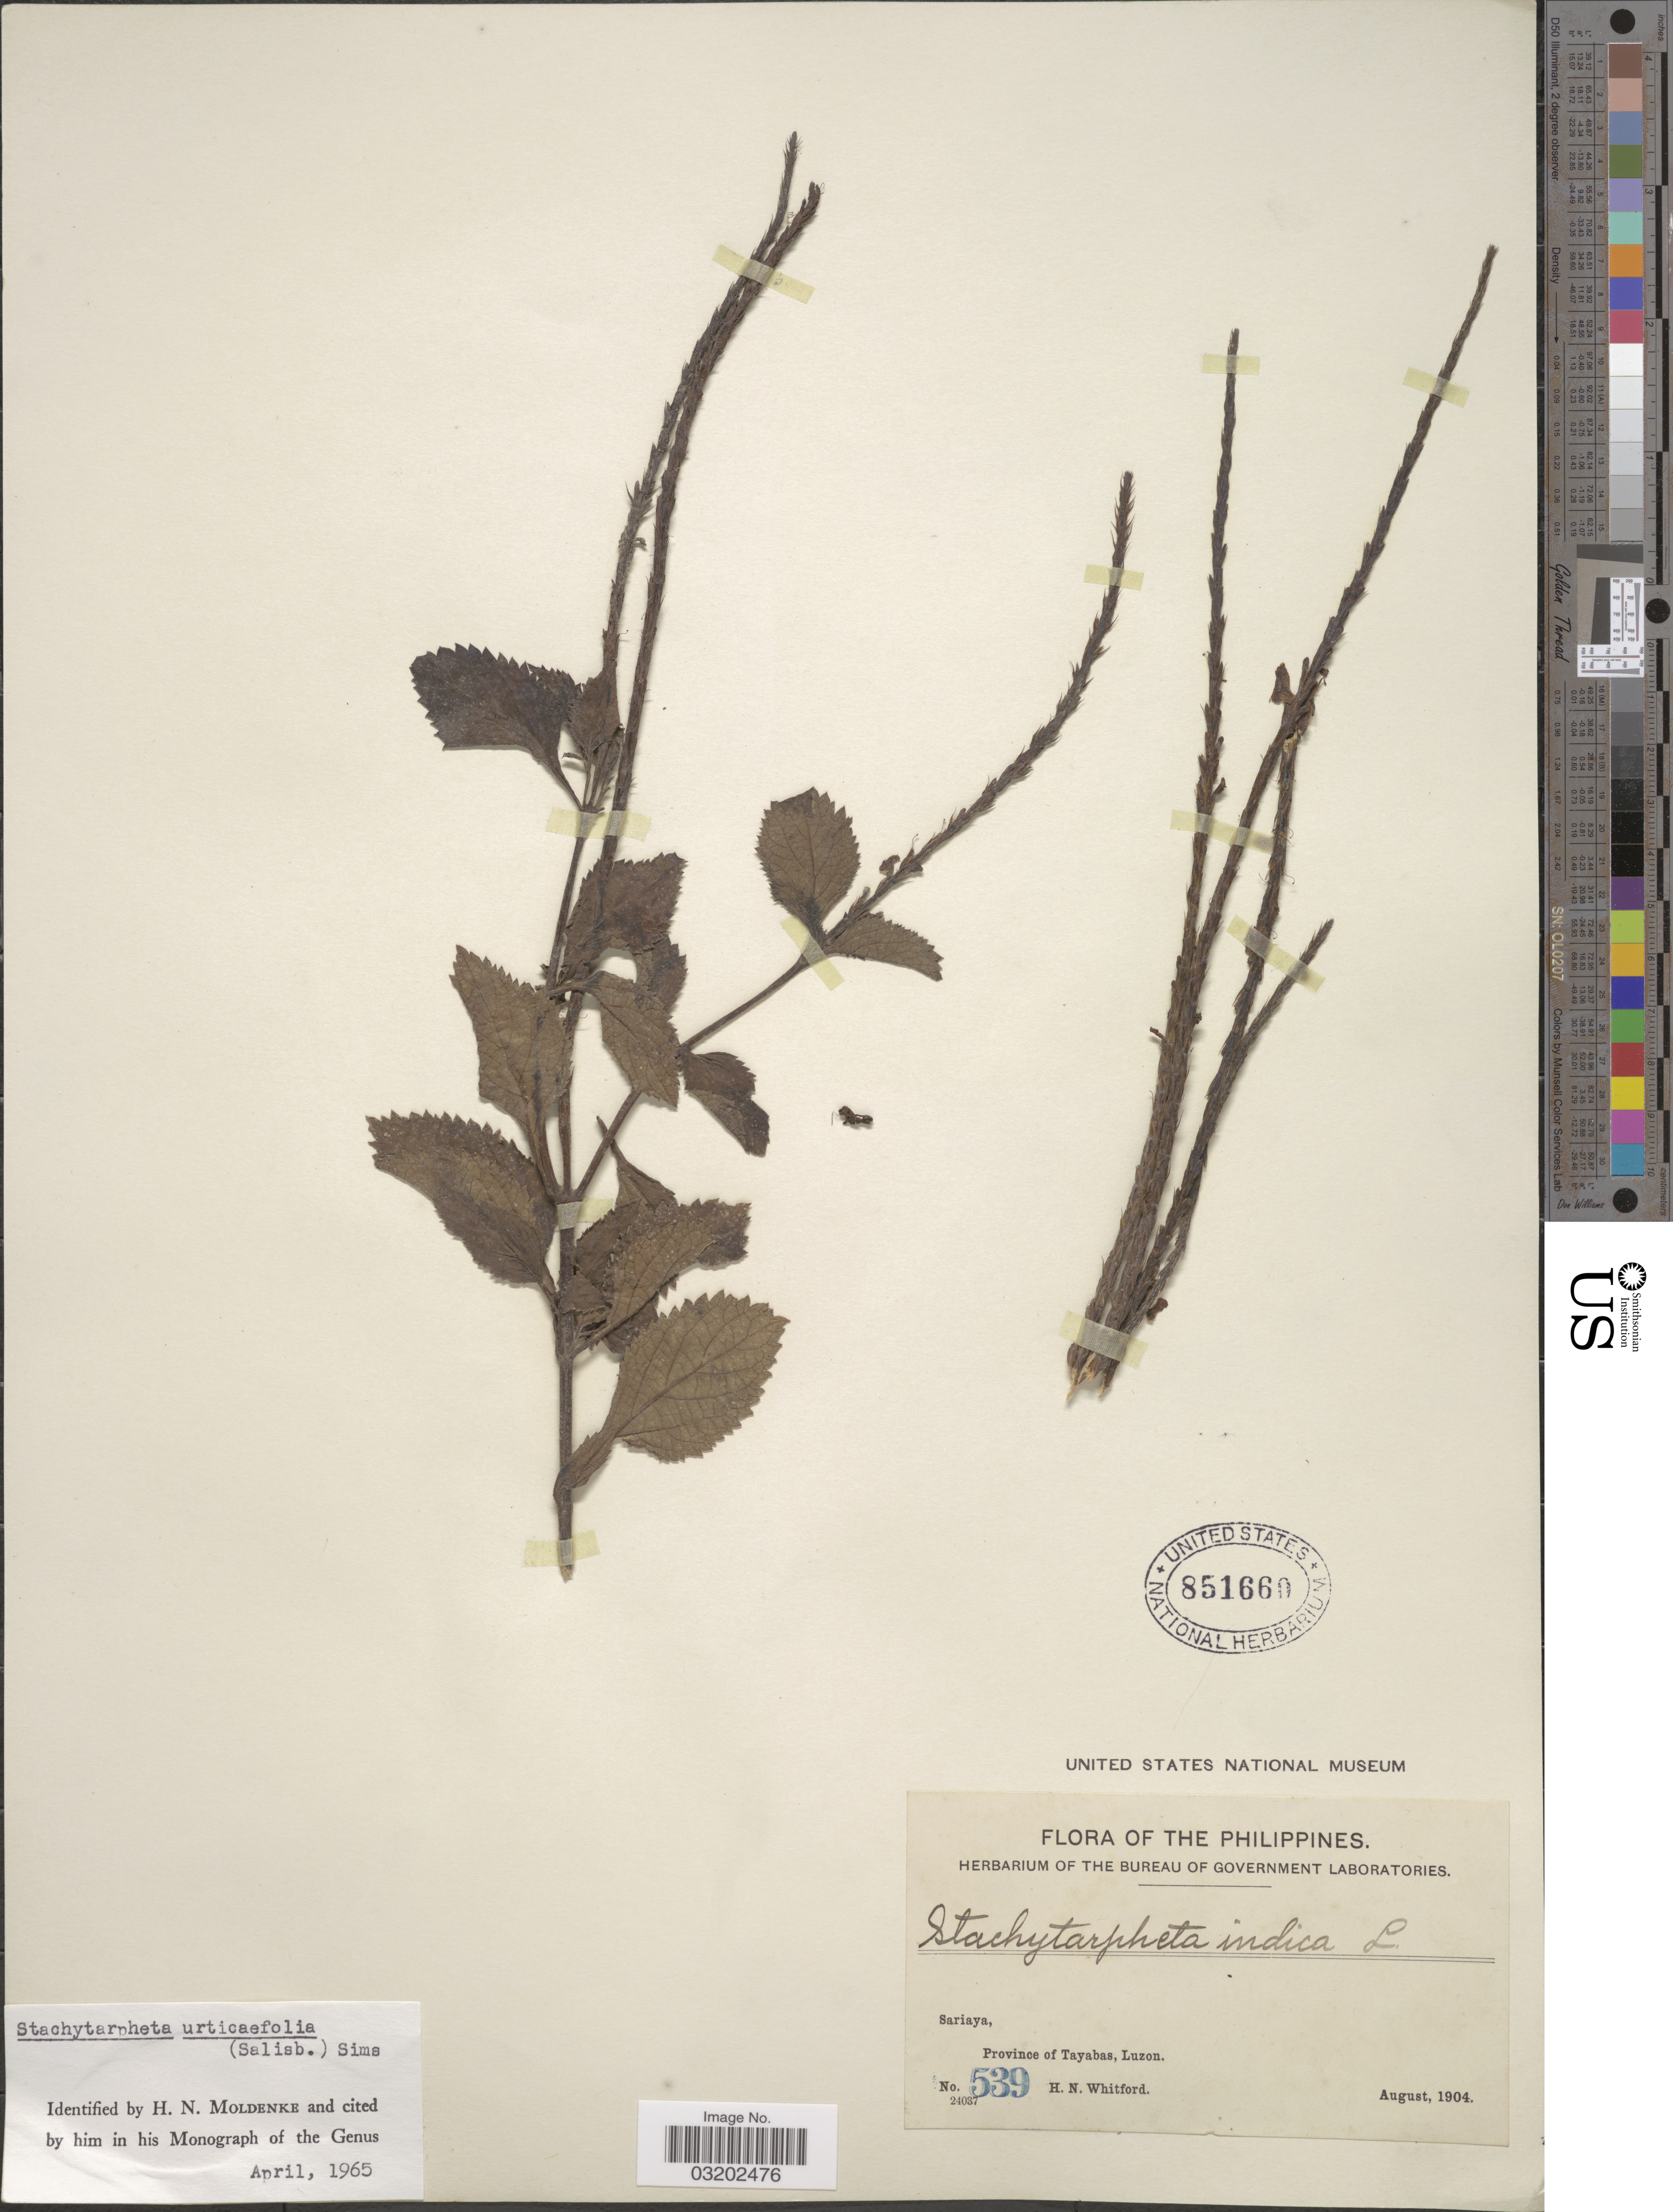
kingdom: Plantae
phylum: Tracheophyta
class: Magnoliopsida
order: Lamiales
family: Verbenaceae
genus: Stachytarpheta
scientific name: Stachytarpheta urticifolia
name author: Sims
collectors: H. N. Whitford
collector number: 539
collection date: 1904-08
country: Philippines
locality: Sariaya, Province of Tayabas, Luzon.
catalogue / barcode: US 851660